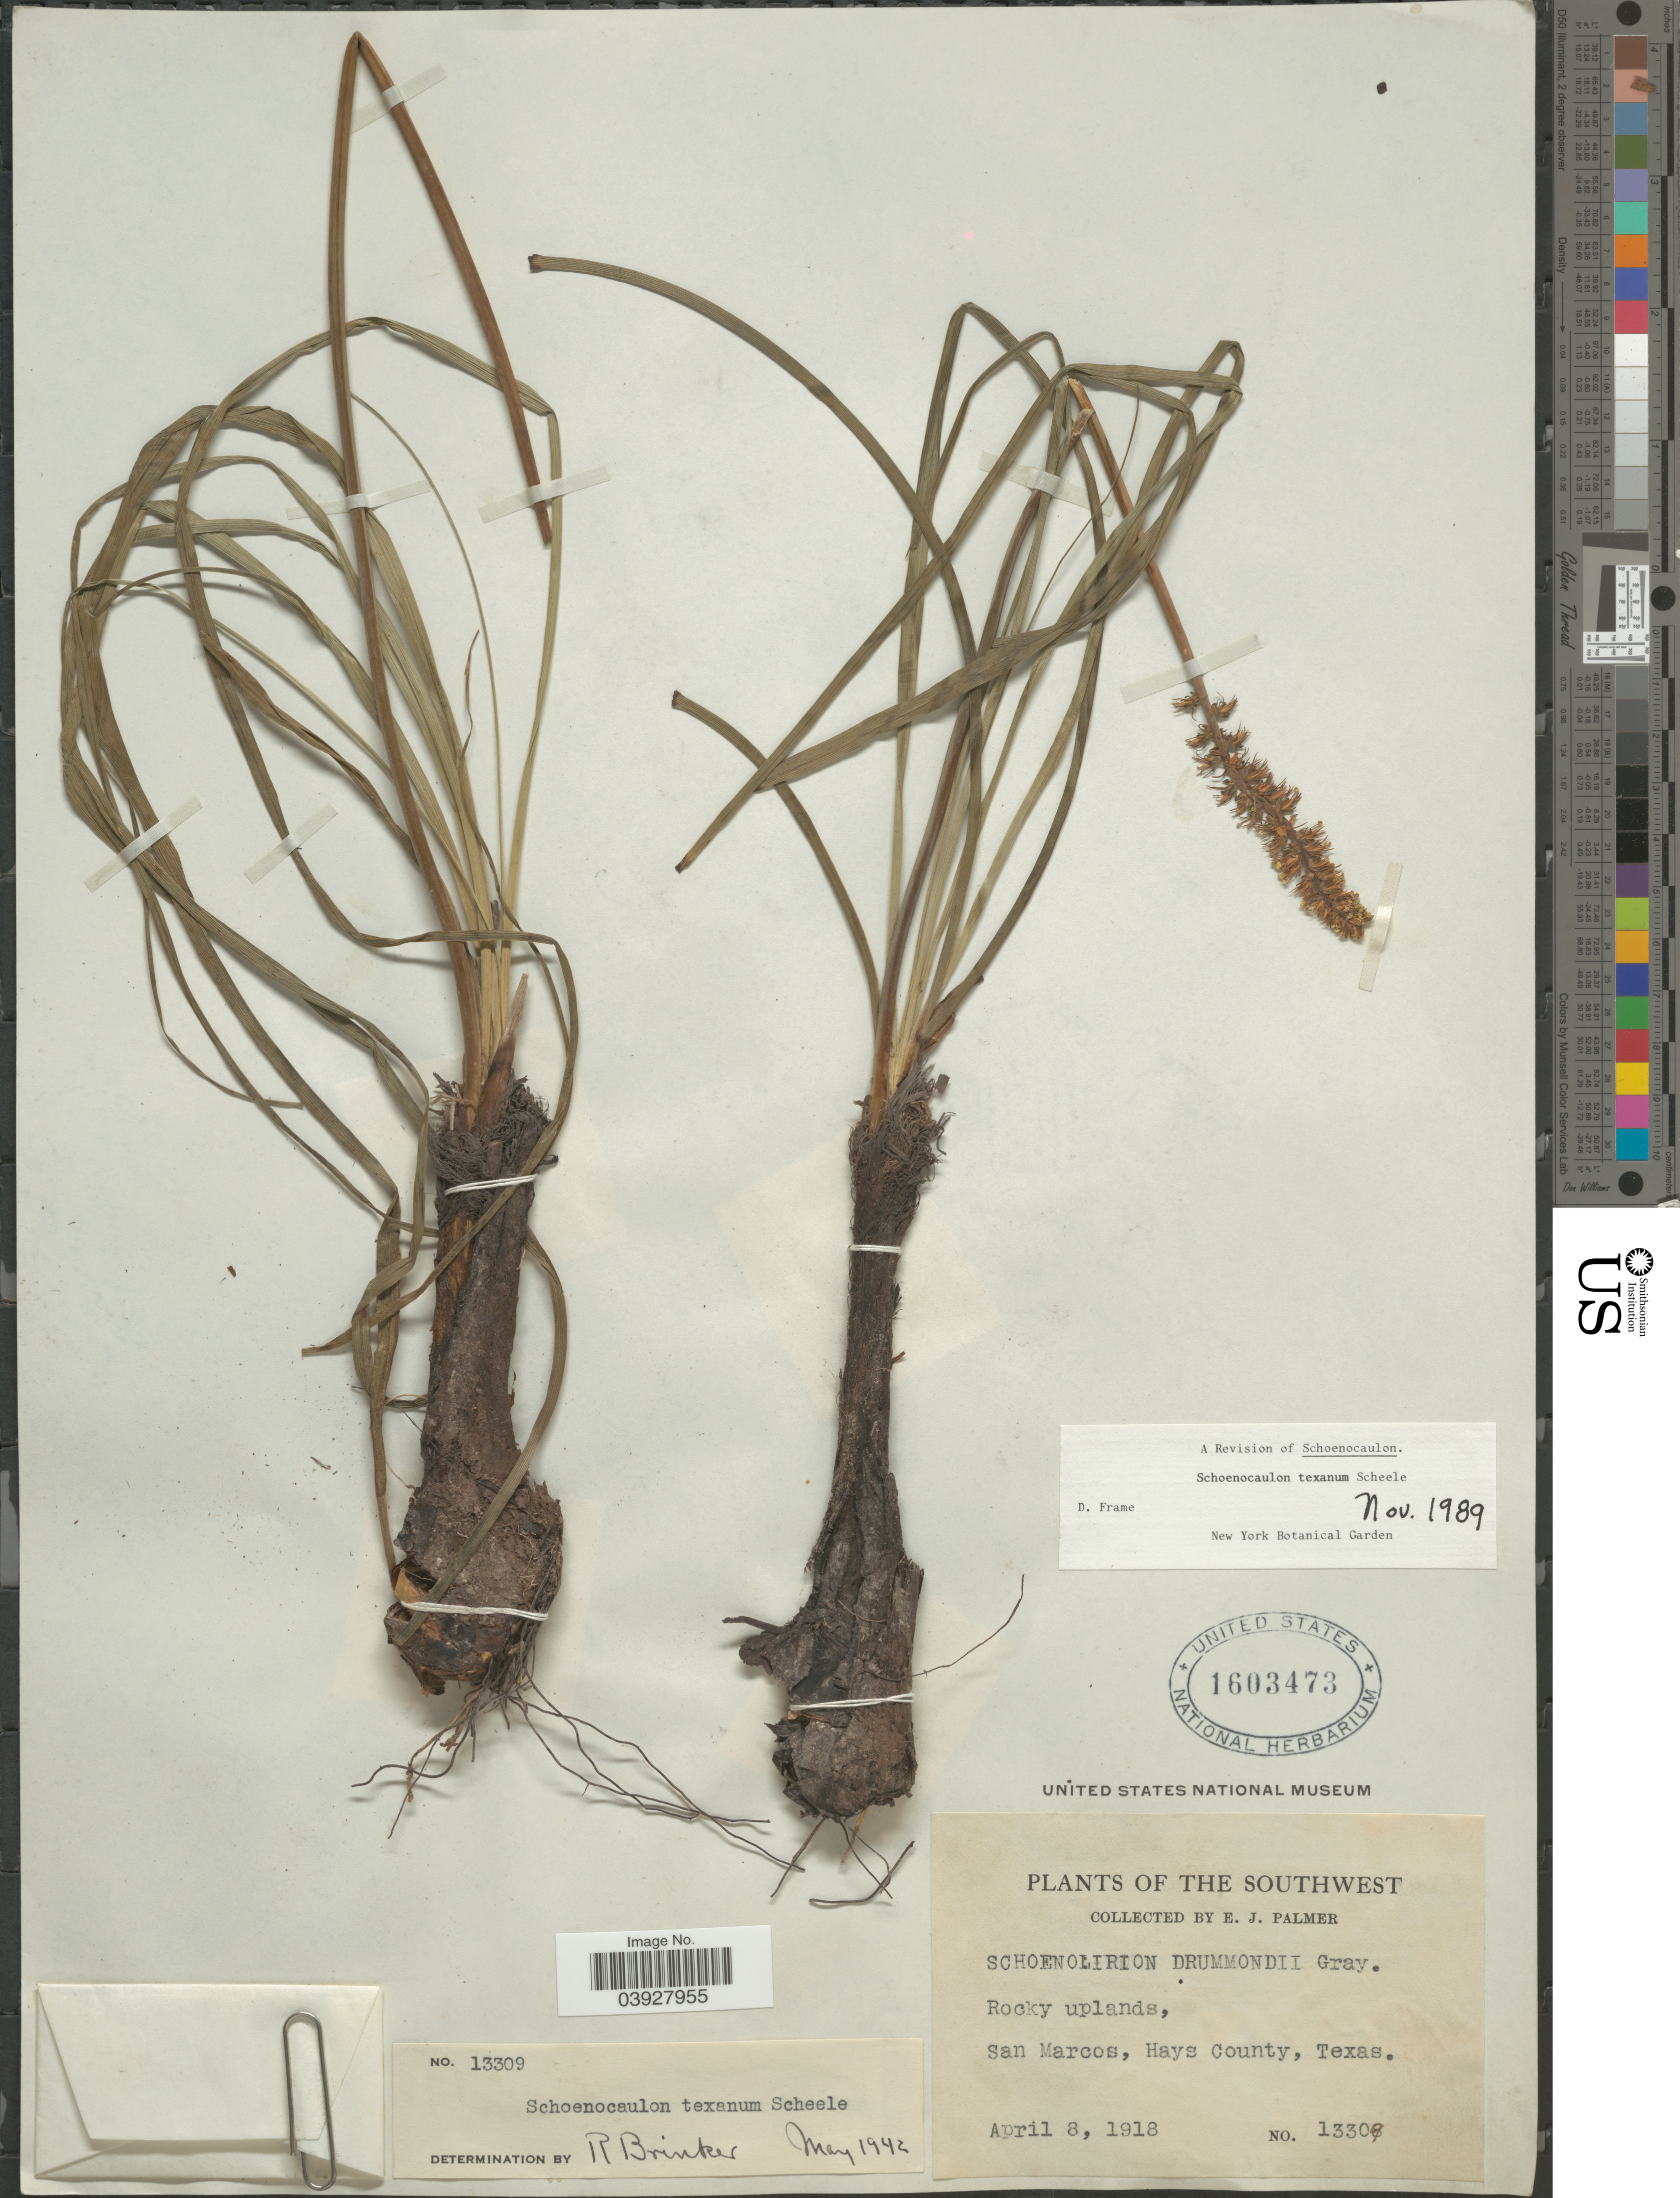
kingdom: Plantae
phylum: Tracheophyta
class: Liliopsida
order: Liliales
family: Melanthiaceae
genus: Schoenocaulon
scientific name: Schoenocaulon texanum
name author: Scheele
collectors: E. J. Palmer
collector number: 13309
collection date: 1918-04-08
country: United States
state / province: Texas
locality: The Southwest. San Marcos, Hays County.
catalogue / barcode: US 1603473